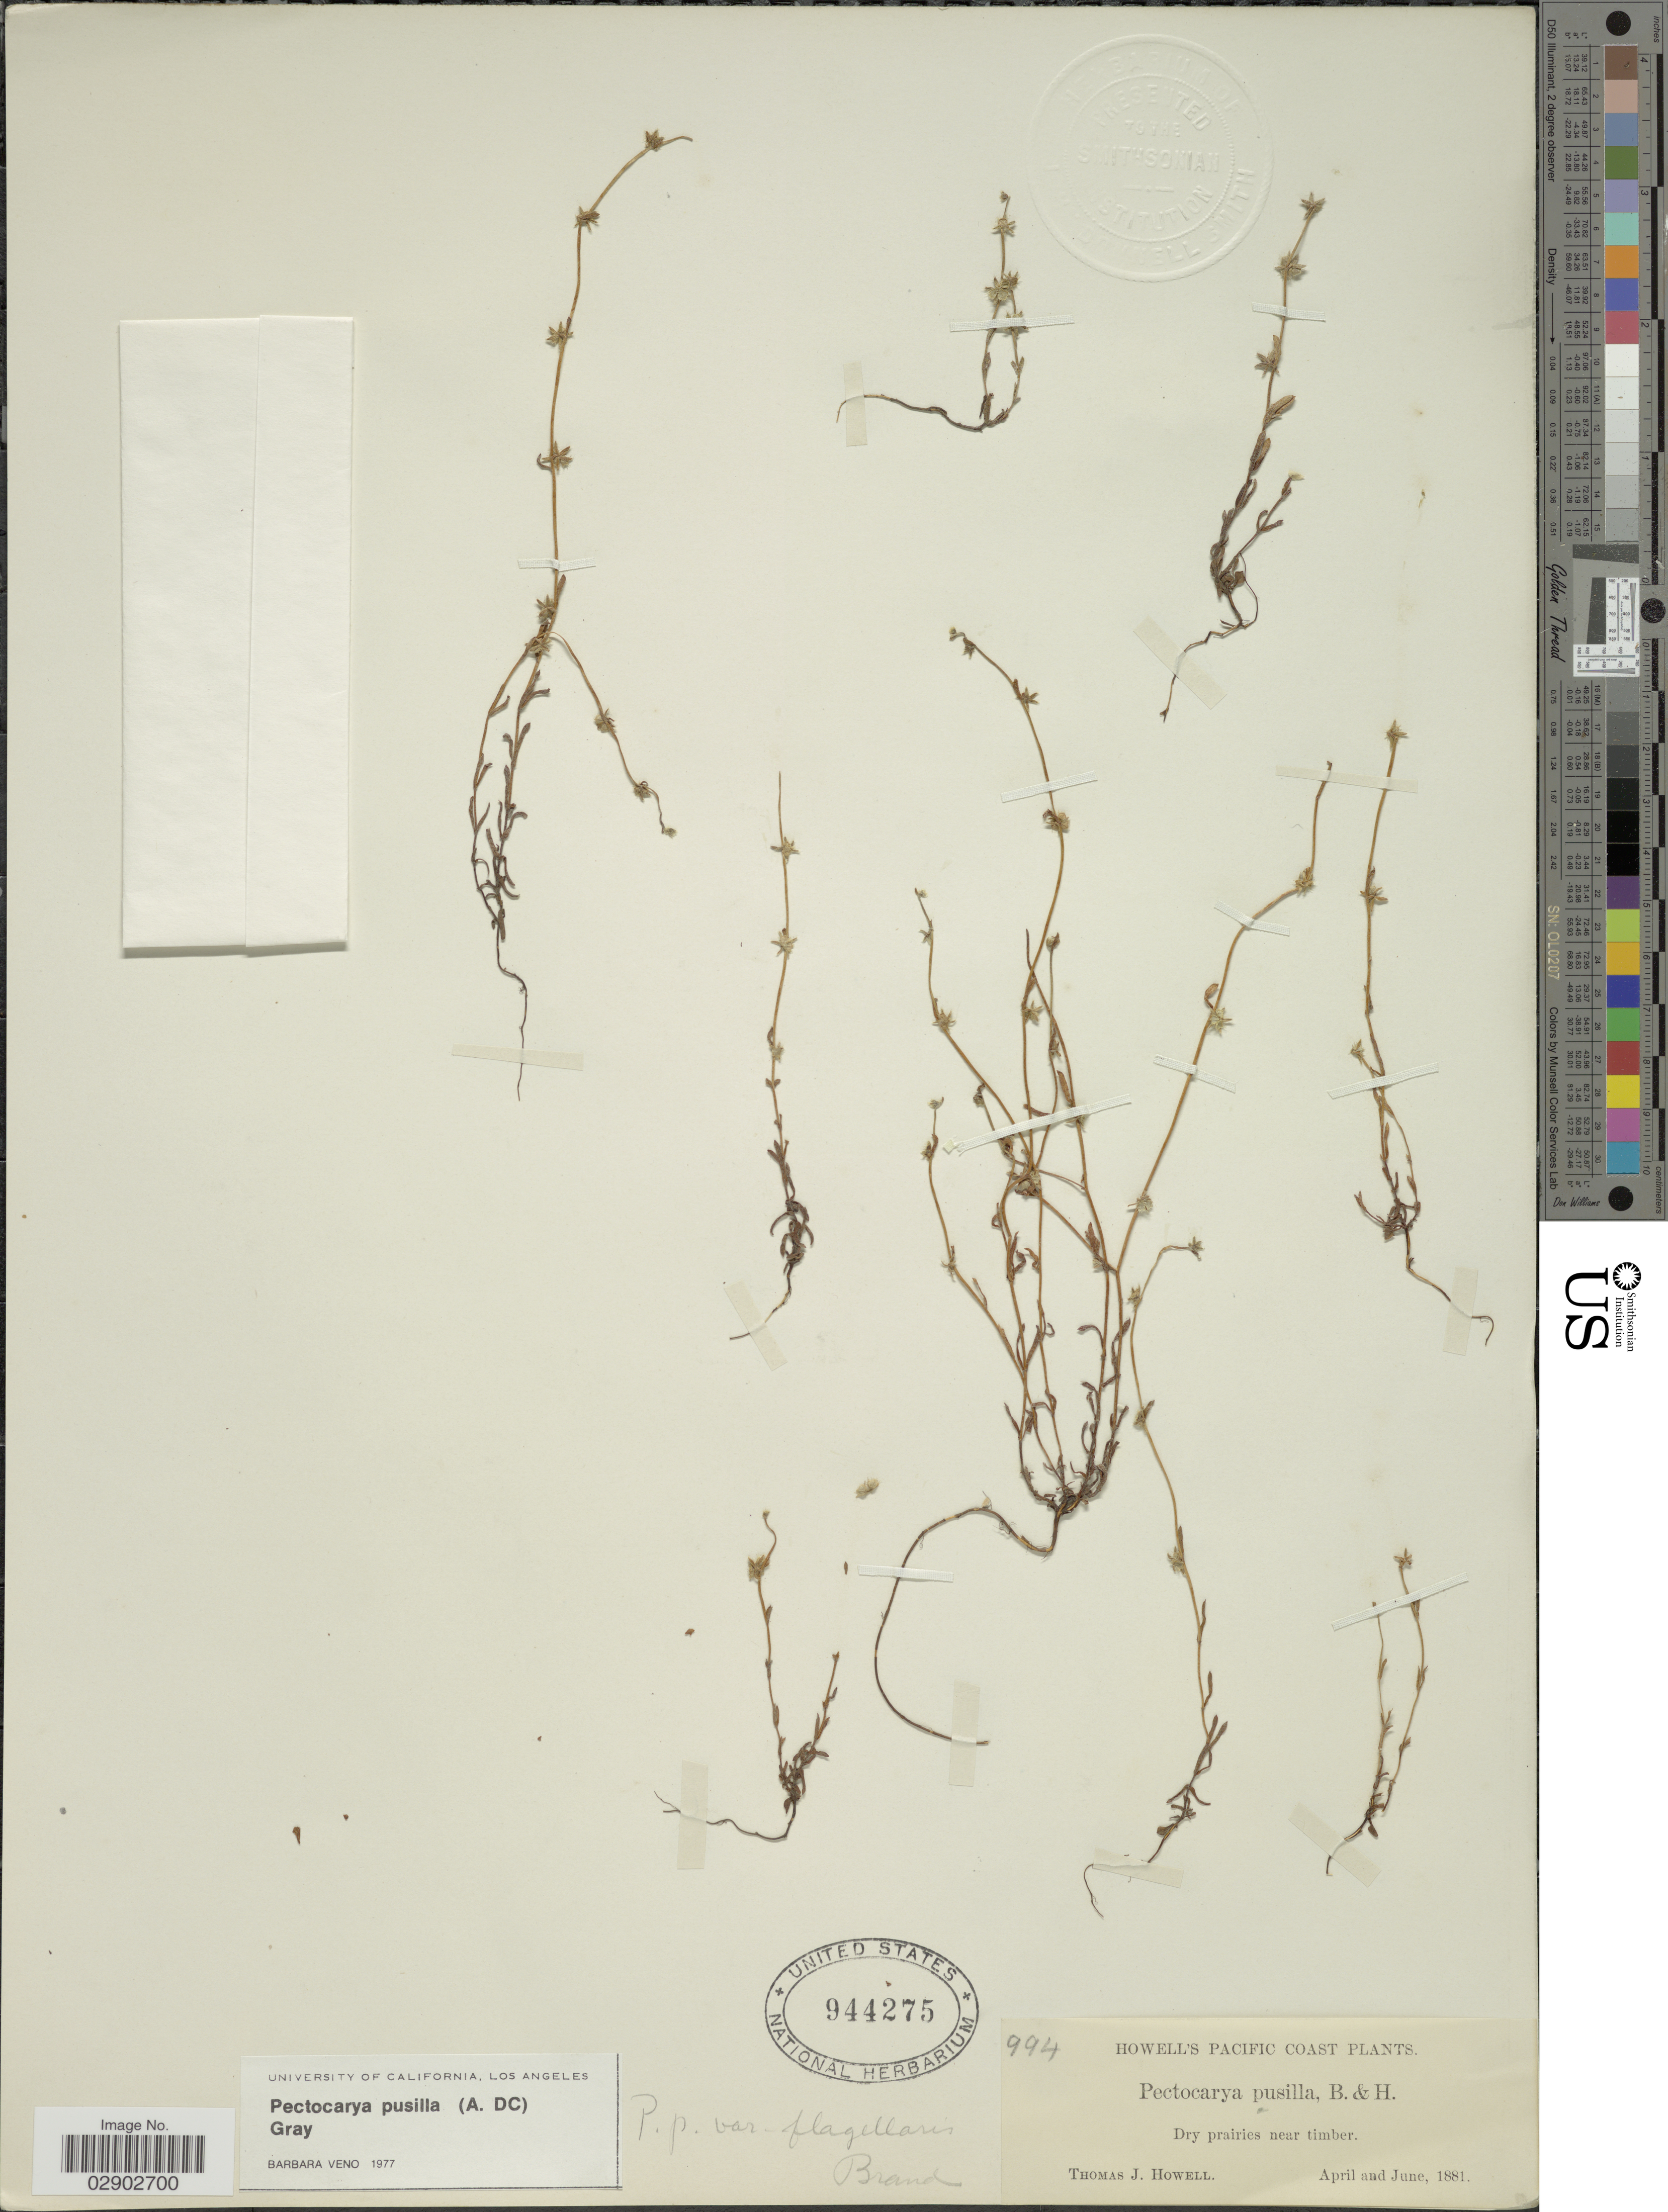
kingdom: Plantae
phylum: Tracheophyta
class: Magnoliopsida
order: Boraginales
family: Boraginaceae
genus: Pectocarya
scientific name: Pectocarya pusilla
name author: (A. DC.) A. Gray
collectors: T. J. Howell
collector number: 994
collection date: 1881-04/1881-06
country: United States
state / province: Oregon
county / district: Jackson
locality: Southern Oregon, Near Wimer, Jackson Co.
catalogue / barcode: US 944275